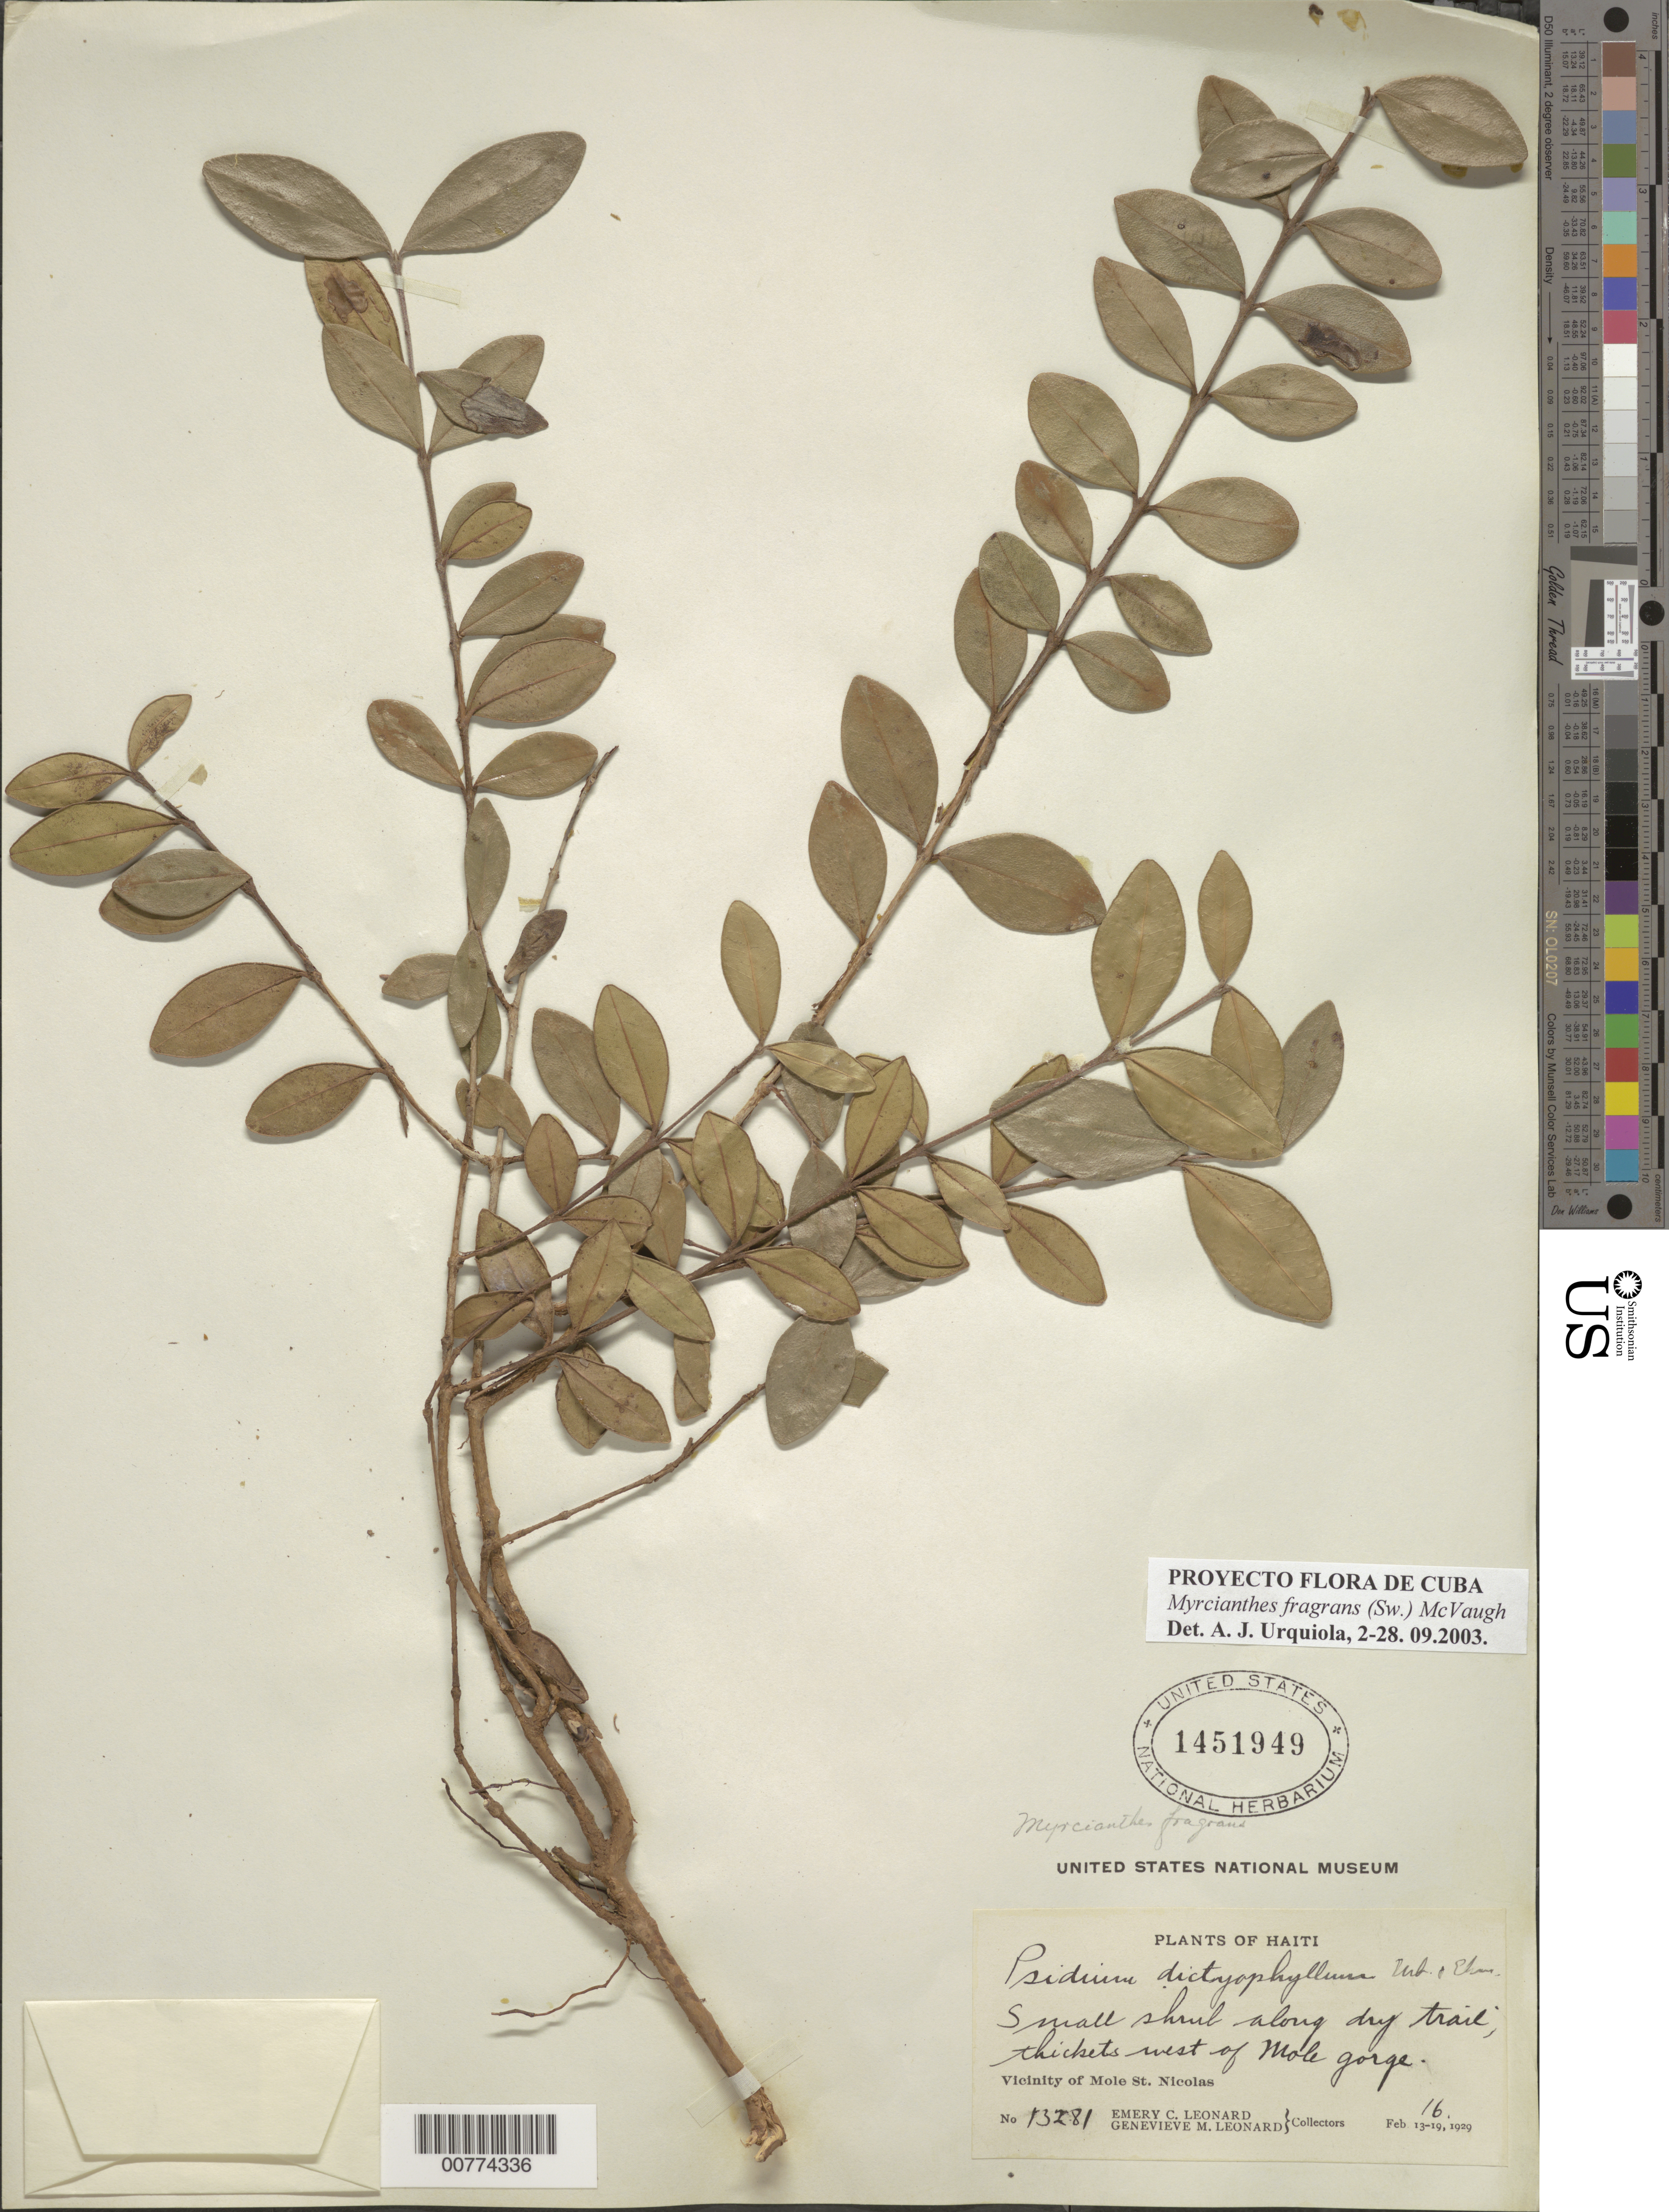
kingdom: Plantae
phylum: Tracheophyta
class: Magnoliopsida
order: Myrtales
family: Myrtaceae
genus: Myrcianthes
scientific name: Myrcianthes fragrans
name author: (Sw.) McVaugh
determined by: Urquiola, A. J., (HPPR)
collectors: E. C. Leonard & G. M. Leonard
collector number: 13281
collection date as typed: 16 Feb 1929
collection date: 1929-02-16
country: Haiti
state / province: Nord-Ouest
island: Hispaniola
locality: Vicinity of Mole St. Nicolas, west of Mole Gorge.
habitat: Along dry trail, thickets.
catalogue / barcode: US 1451949